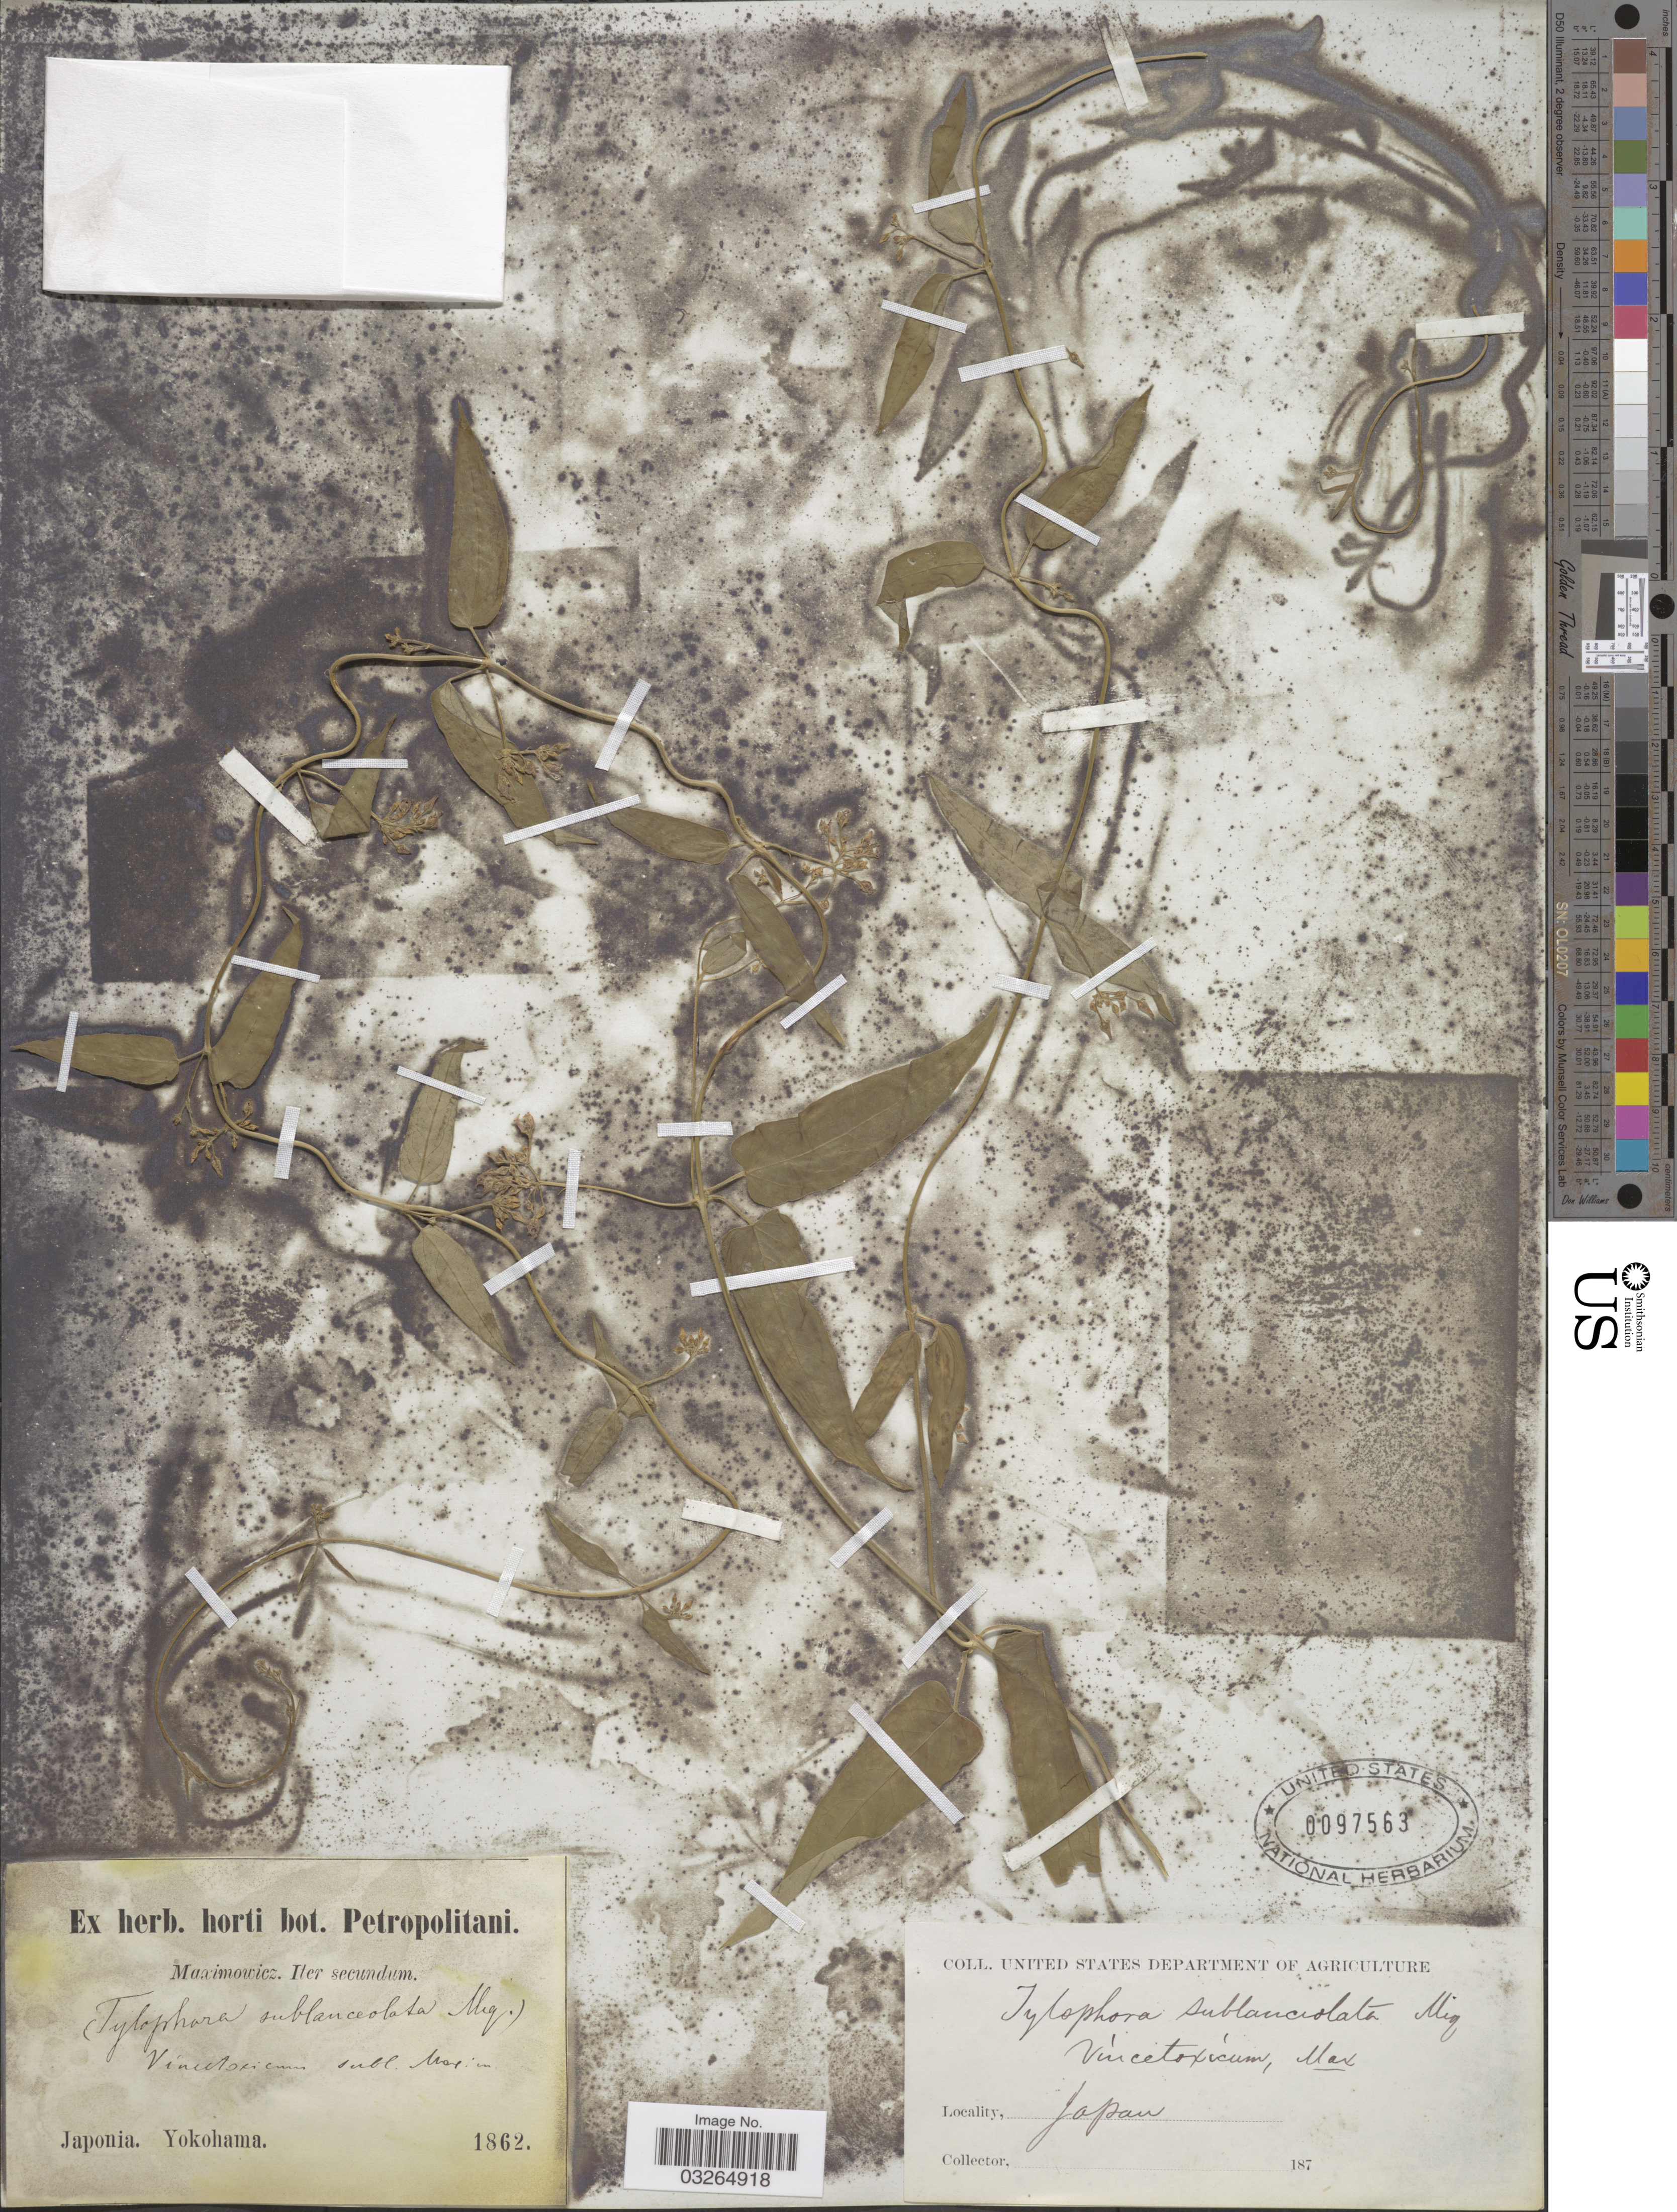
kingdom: Plantae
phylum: Tracheophyta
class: Magnoliopsida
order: Gentianales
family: Apocynaceae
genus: Cynanchum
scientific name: Cynanchum stauntonii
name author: (Decne.) Schltr. ex H. Lév.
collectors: Maximowicz, --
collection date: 1862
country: Japan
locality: Japonia. Yokohama.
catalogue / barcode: US 97563